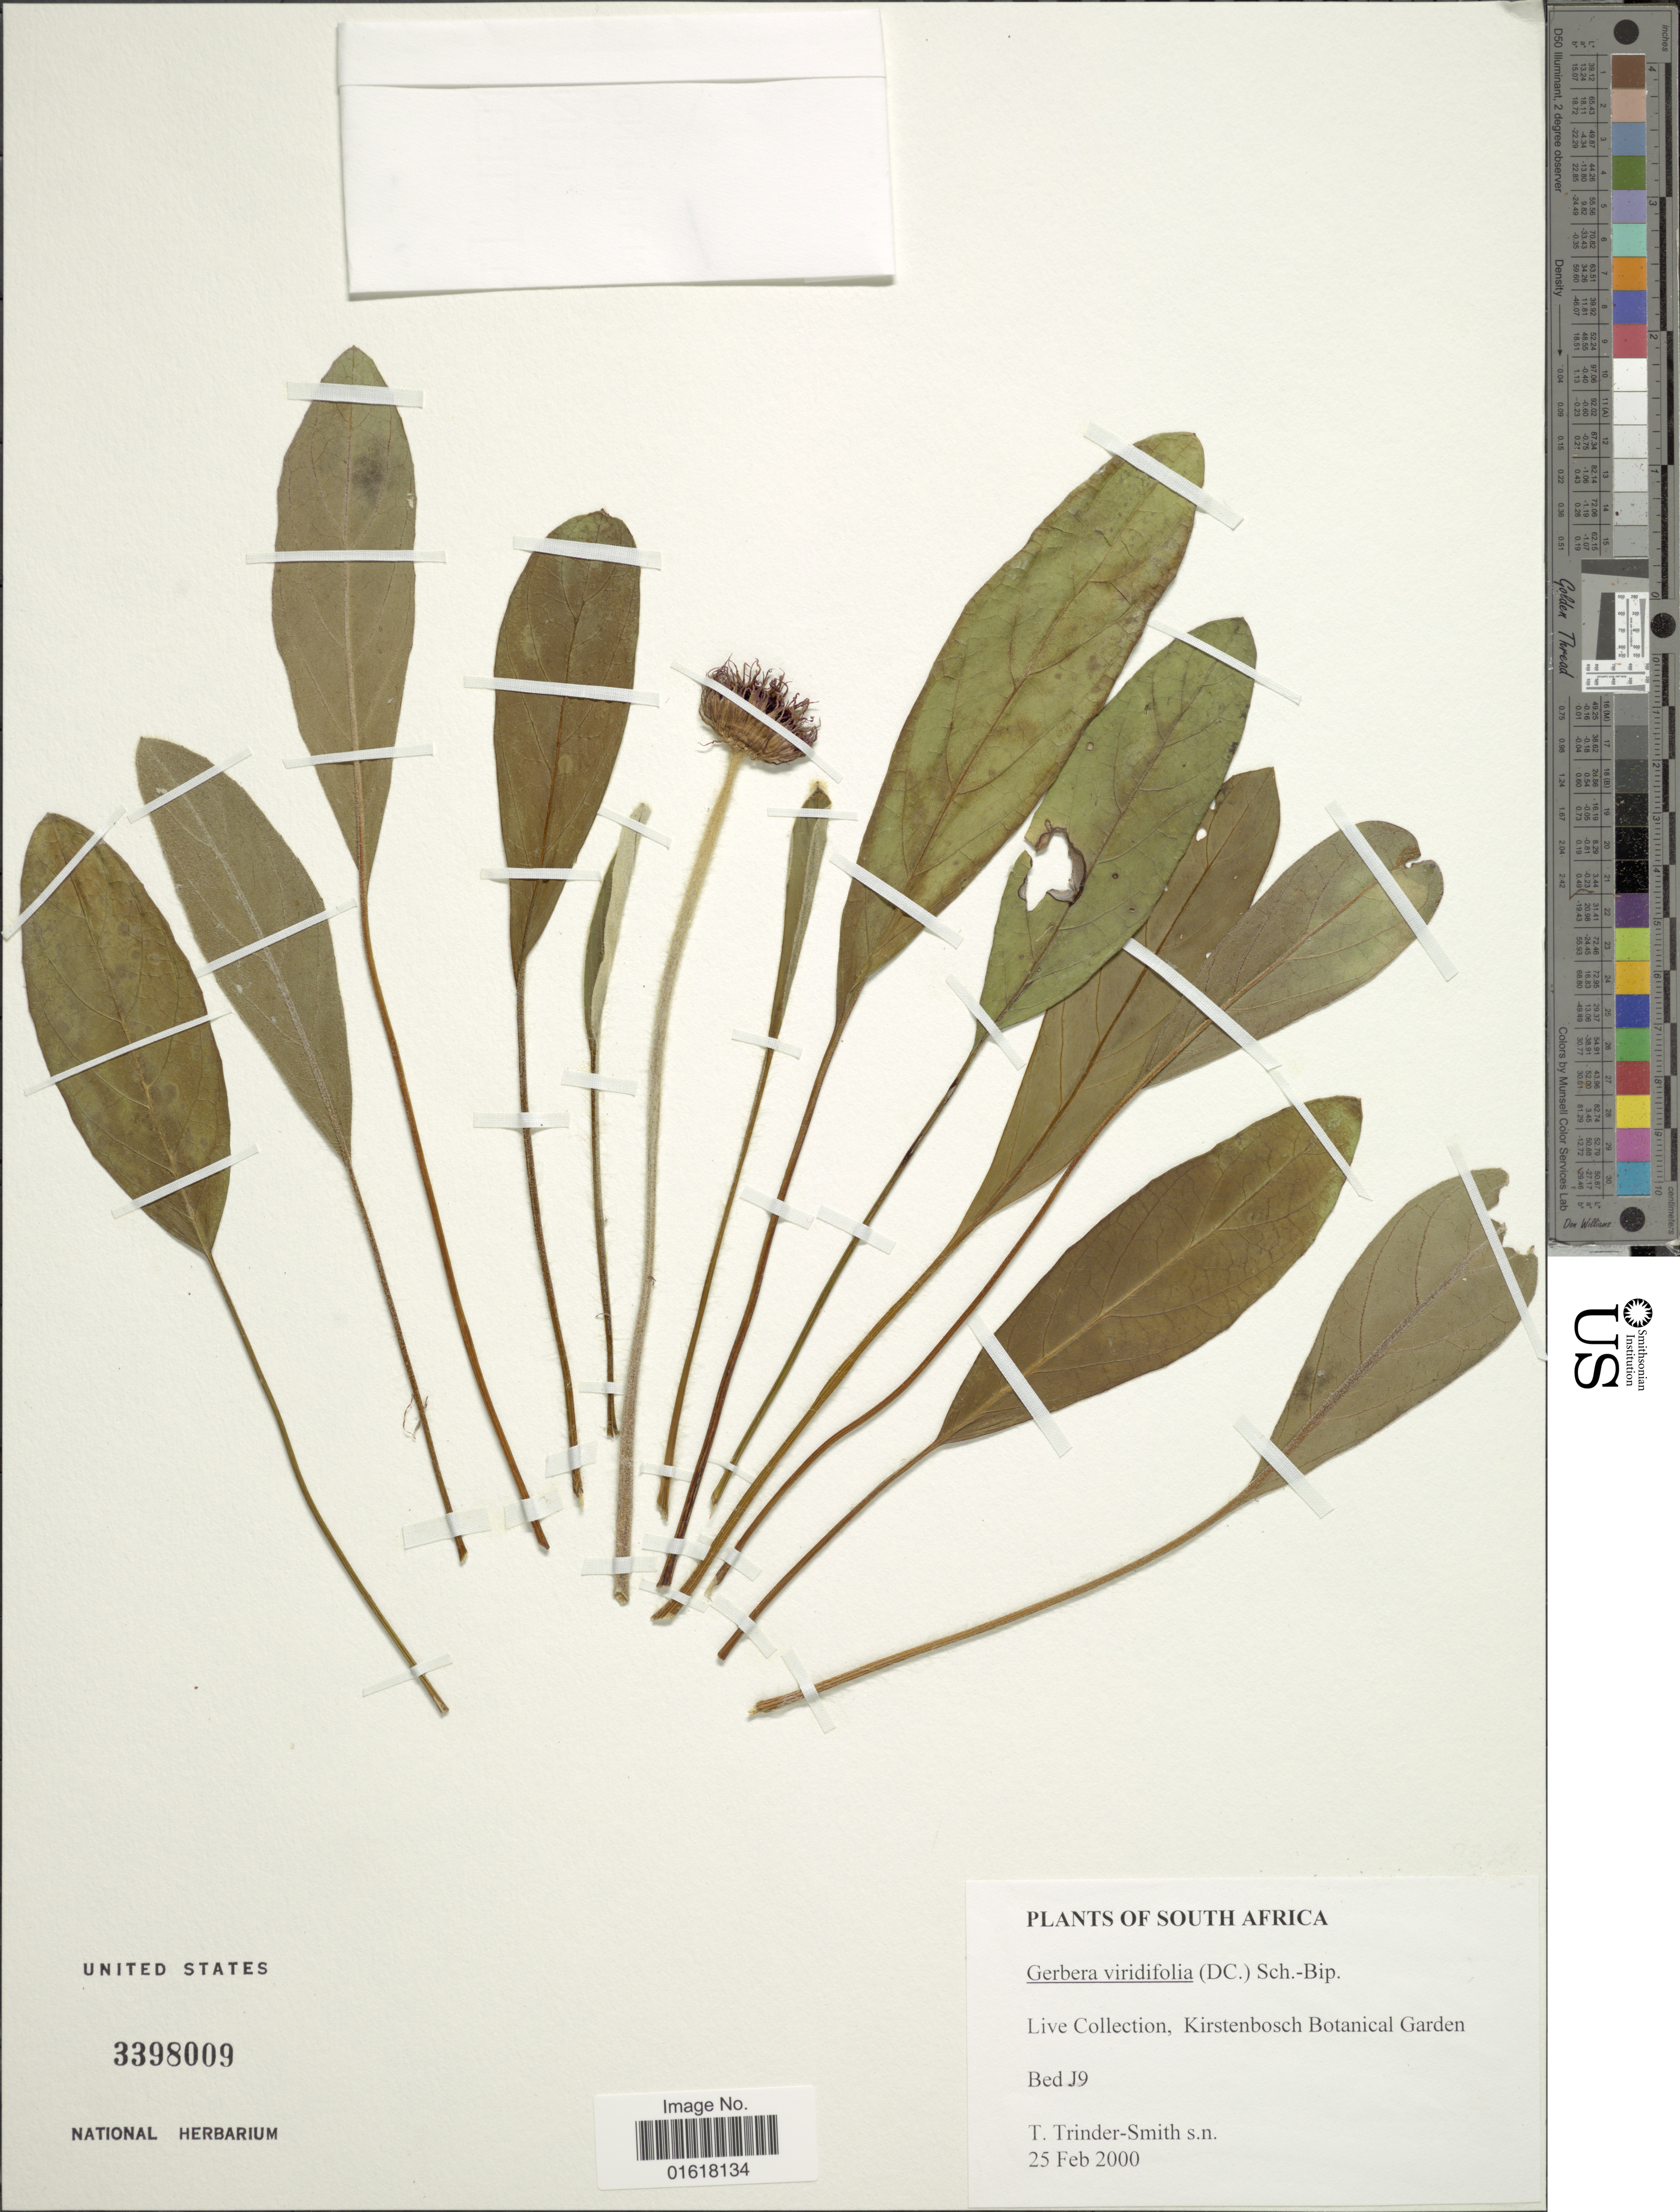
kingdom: Plantae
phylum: Tracheophyta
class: Magnoliopsida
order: Asterales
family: Asteraceae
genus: Gerbera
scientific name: Gerbera viridifolia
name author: (DC.) Sch. Bip.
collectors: T. H. Trinder-Smith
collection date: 2000-02-25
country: South Africa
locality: Kirstenbosch Botanical Garden. Bed J9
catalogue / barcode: US 3398009